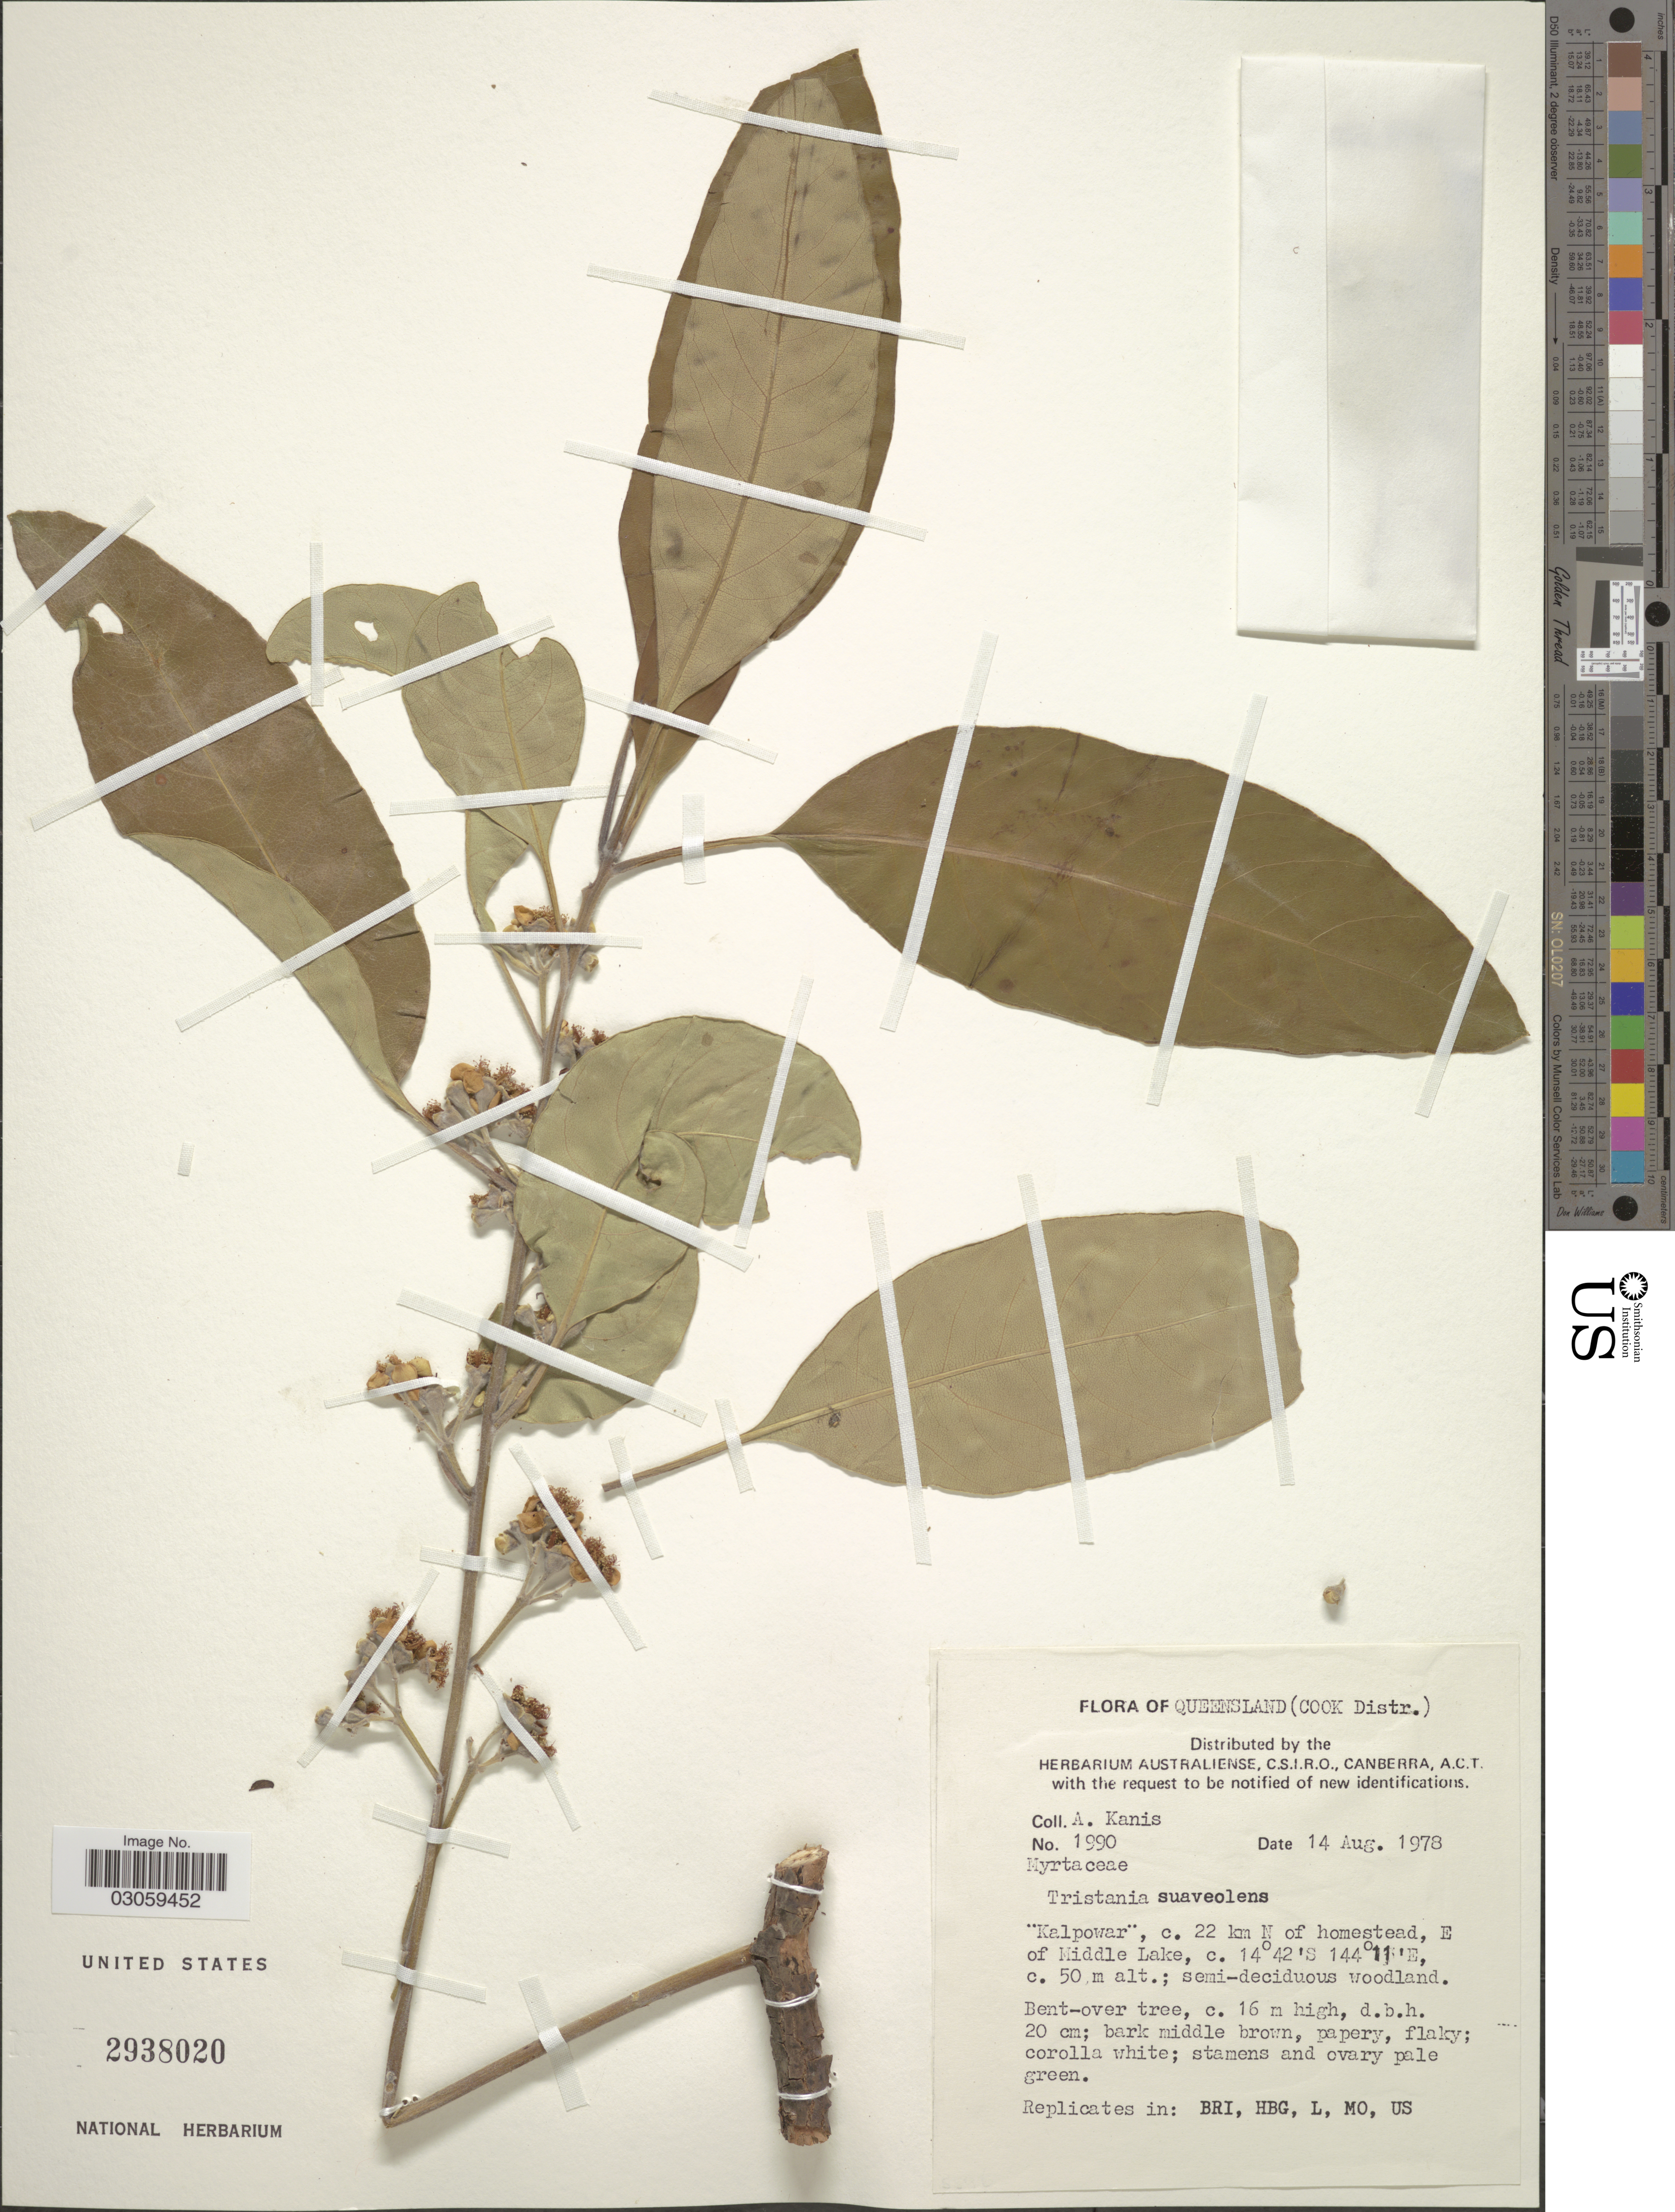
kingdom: Plantae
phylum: Tracheophyta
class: Magnoliopsida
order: Myrtales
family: Myrtaceae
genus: Lophostemon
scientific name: Lophostemon suaveolens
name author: (Sol. ex Gaertn.) P.G. Wilson & J. T. Waterh.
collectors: A. Kanis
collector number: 1990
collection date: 1978-08-14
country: Australia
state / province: Queensland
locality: (Cook Distr.). "Kalpowar", c. 22 km N of homestead, E of Middle Lake.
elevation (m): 50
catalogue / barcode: US 2938020